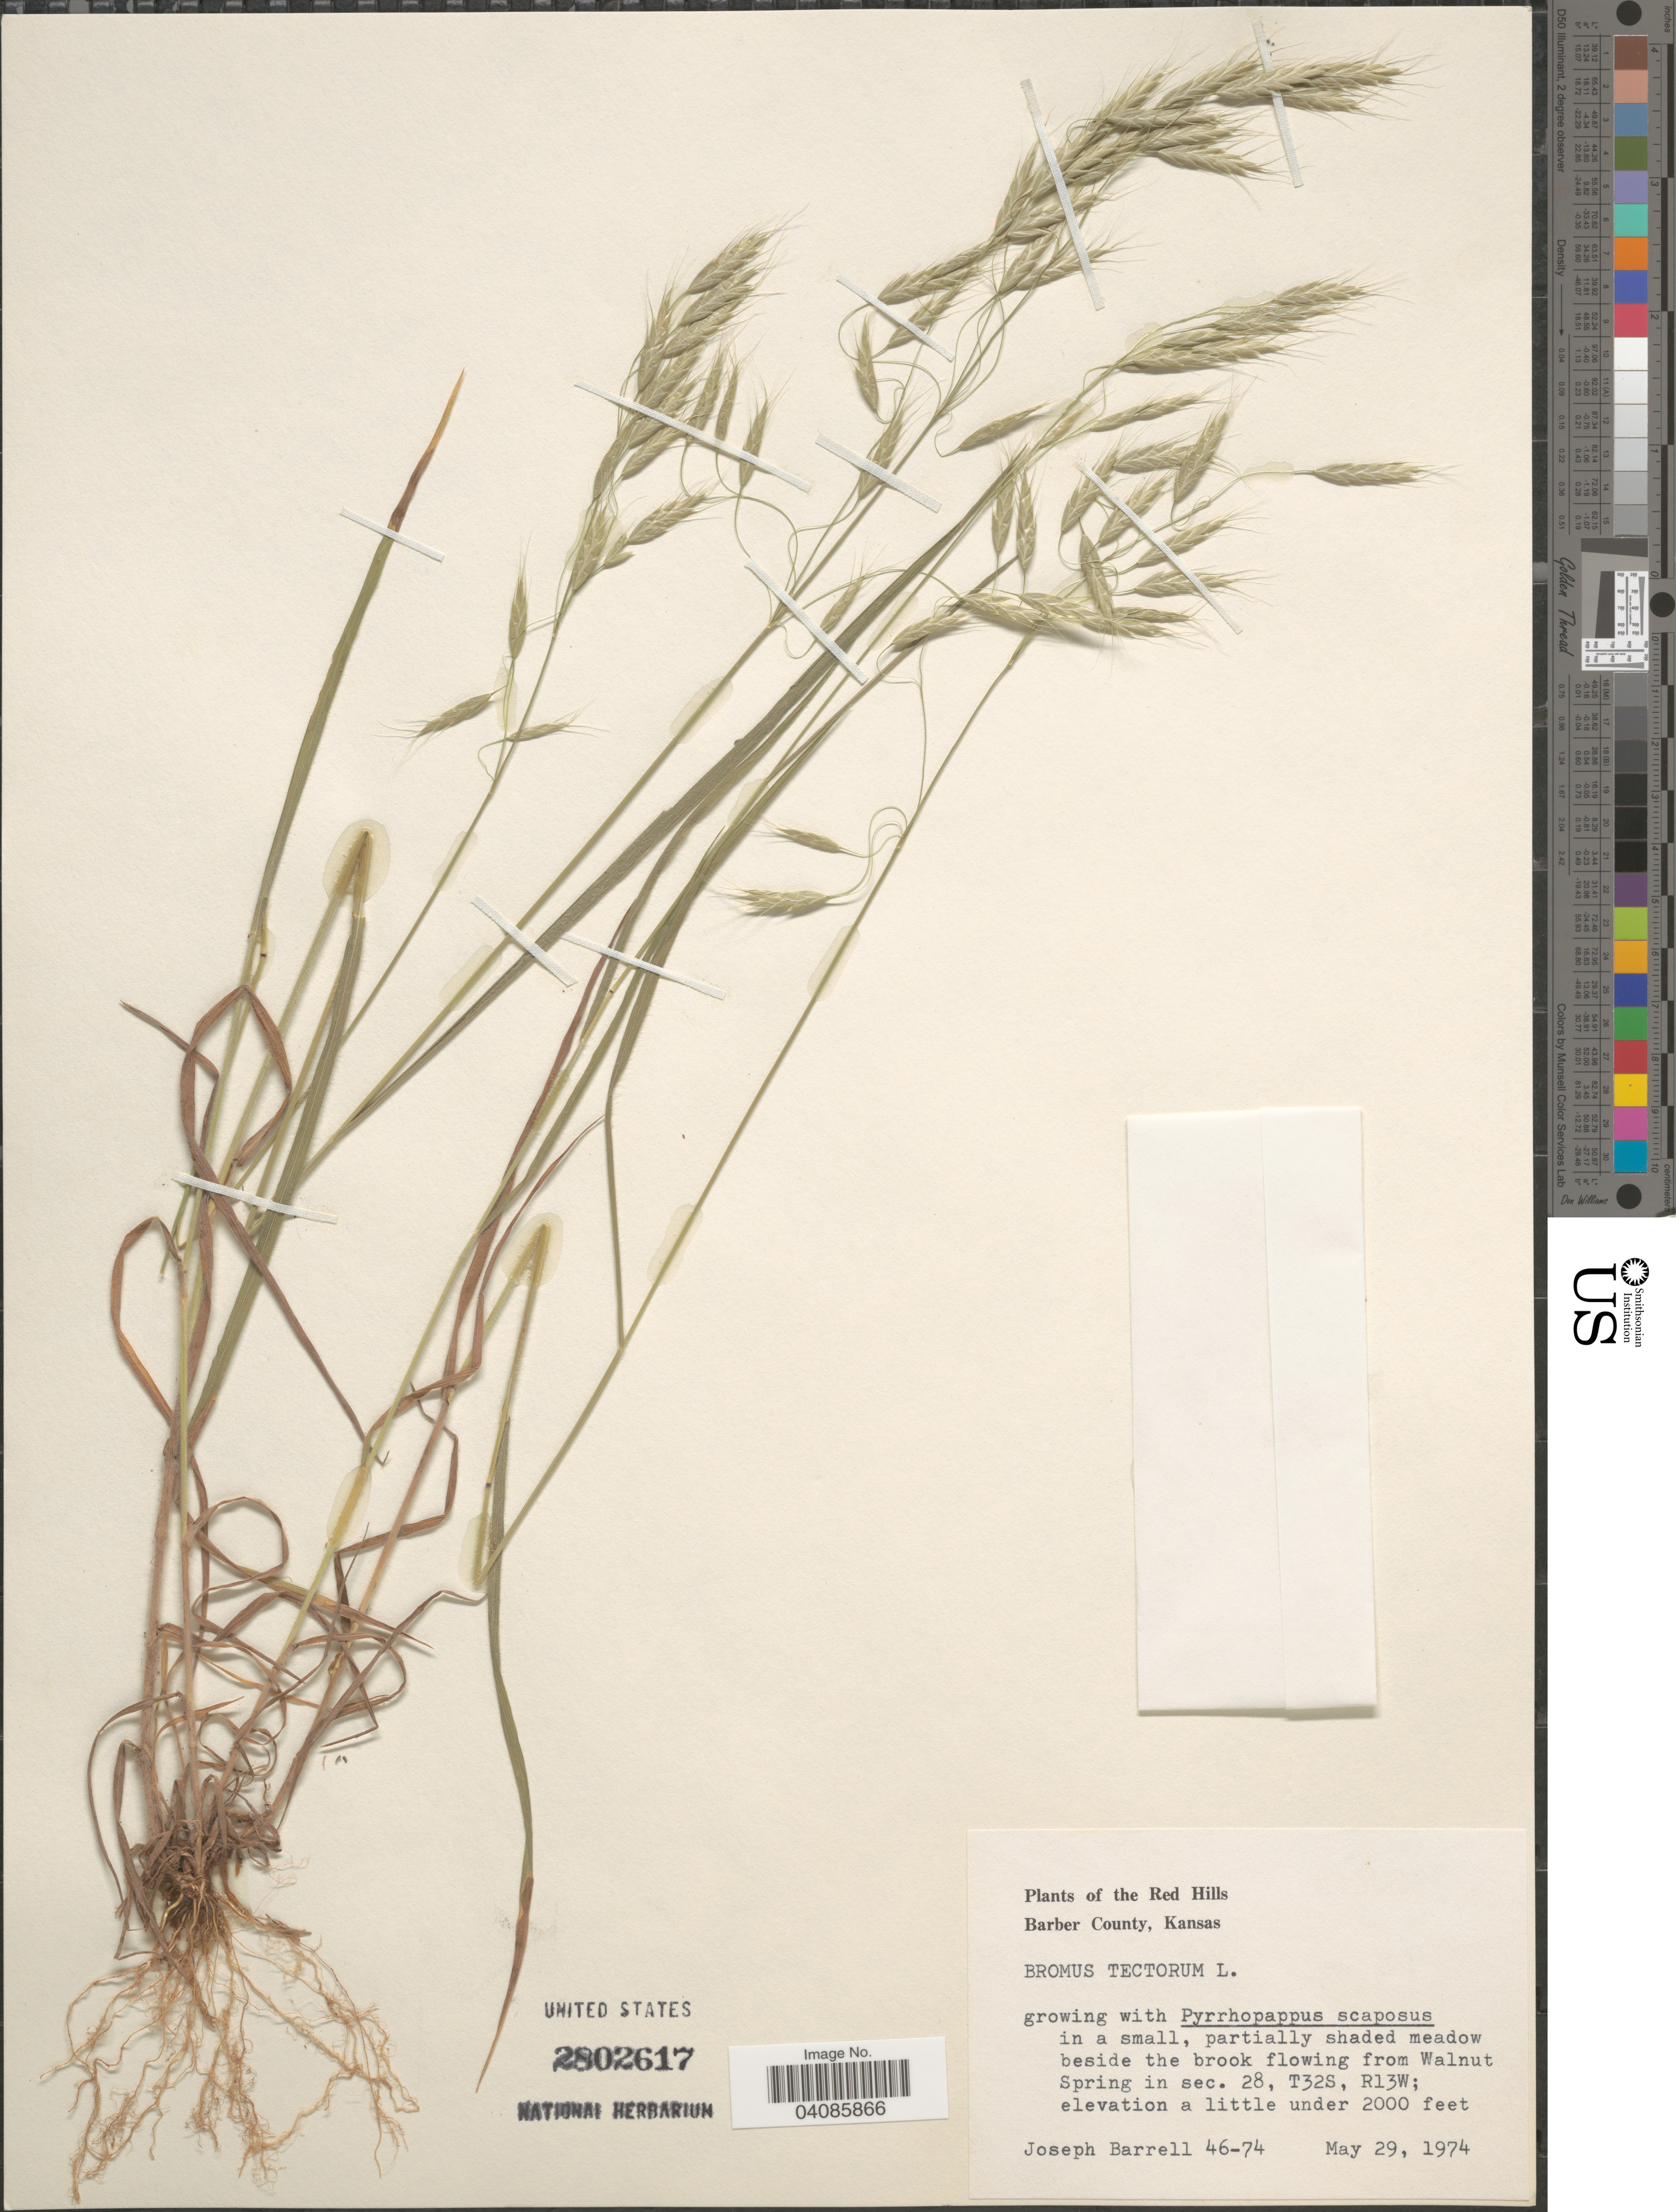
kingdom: Plantae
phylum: Tracheophyta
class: Liliopsida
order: Poales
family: Poaceae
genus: Bromus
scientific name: Bromus tectorum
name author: L.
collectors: J. Barrell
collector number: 46-74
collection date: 1974-05-29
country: United States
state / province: Kansas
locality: Red Hills. Barber County. In a small, partially shaded meadow beside the brook flowing from Walnut Spring in sec. 28, T32S, R13W.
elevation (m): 610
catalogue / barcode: US 2802617